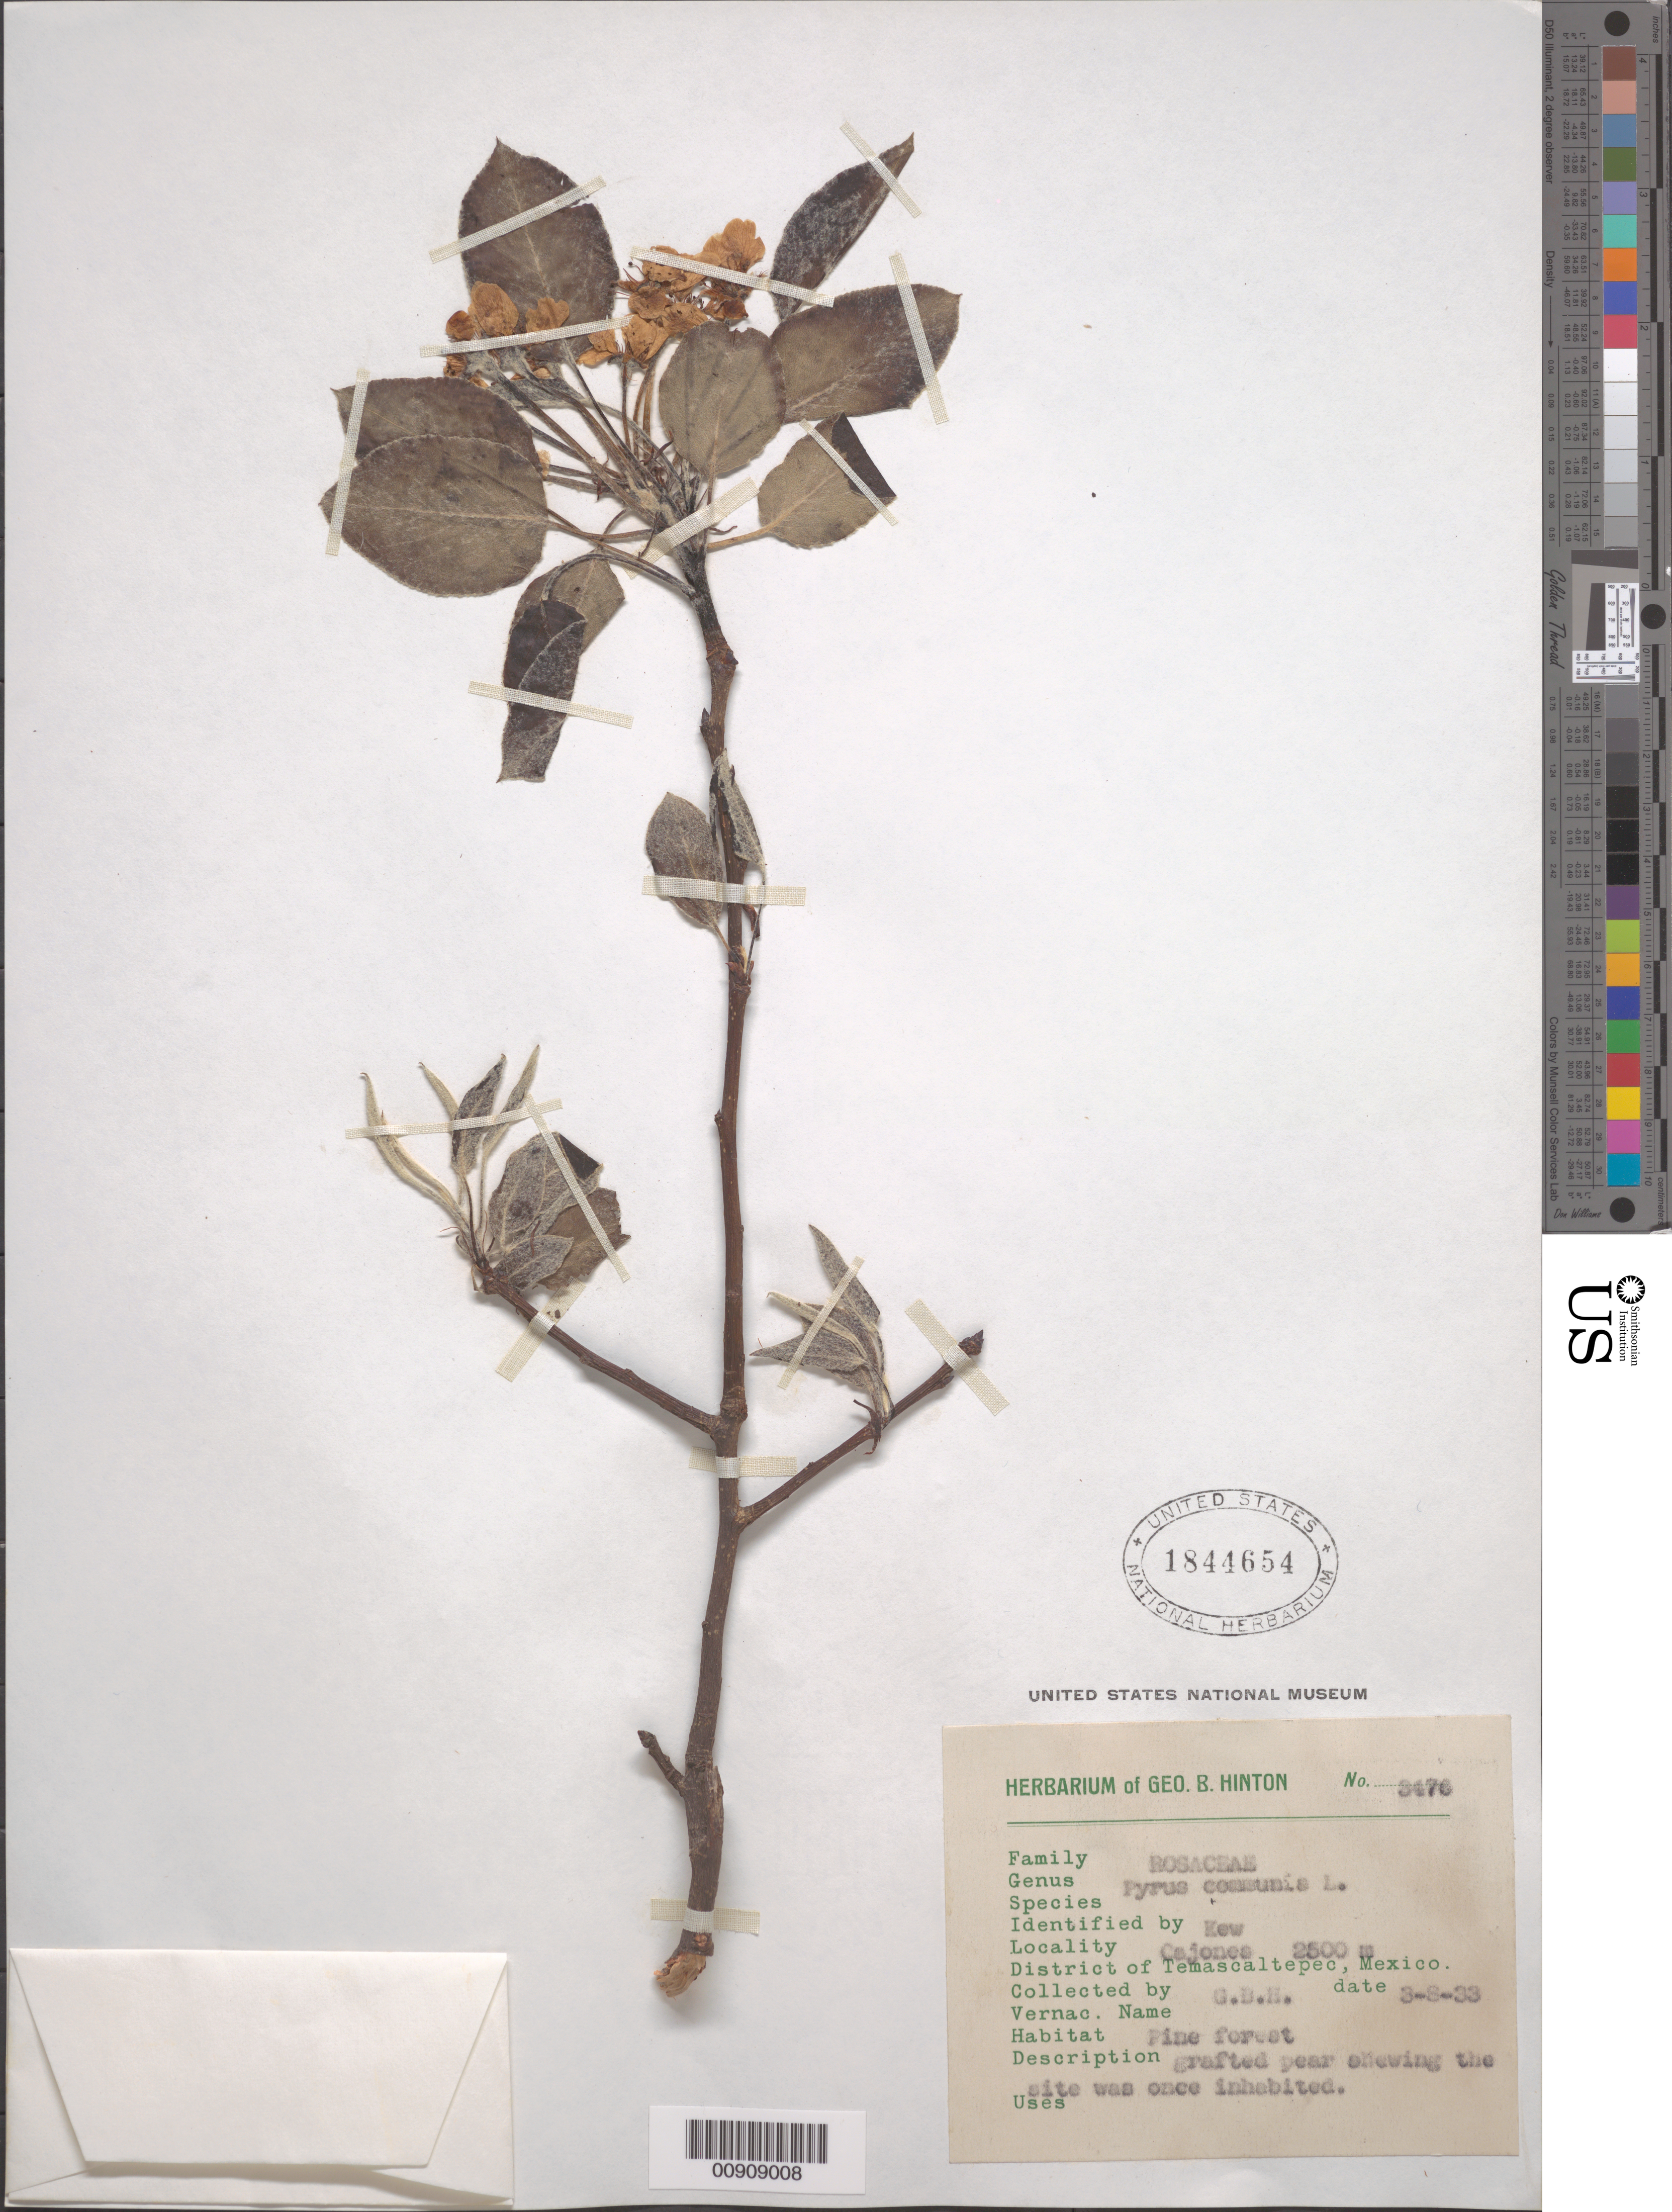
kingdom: Plantae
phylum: Tracheophyta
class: Magnoliopsida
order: Rosales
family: Rosaceae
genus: Pyrus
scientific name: Pyrus communis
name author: L.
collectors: G. B. Hinton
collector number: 3476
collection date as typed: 08 Mar 1933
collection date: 1933-03-08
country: Mexico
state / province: México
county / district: Temascaltepec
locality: Cajones, District of Temascaltepec, State of México.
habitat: Pine forest.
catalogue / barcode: US 1844654